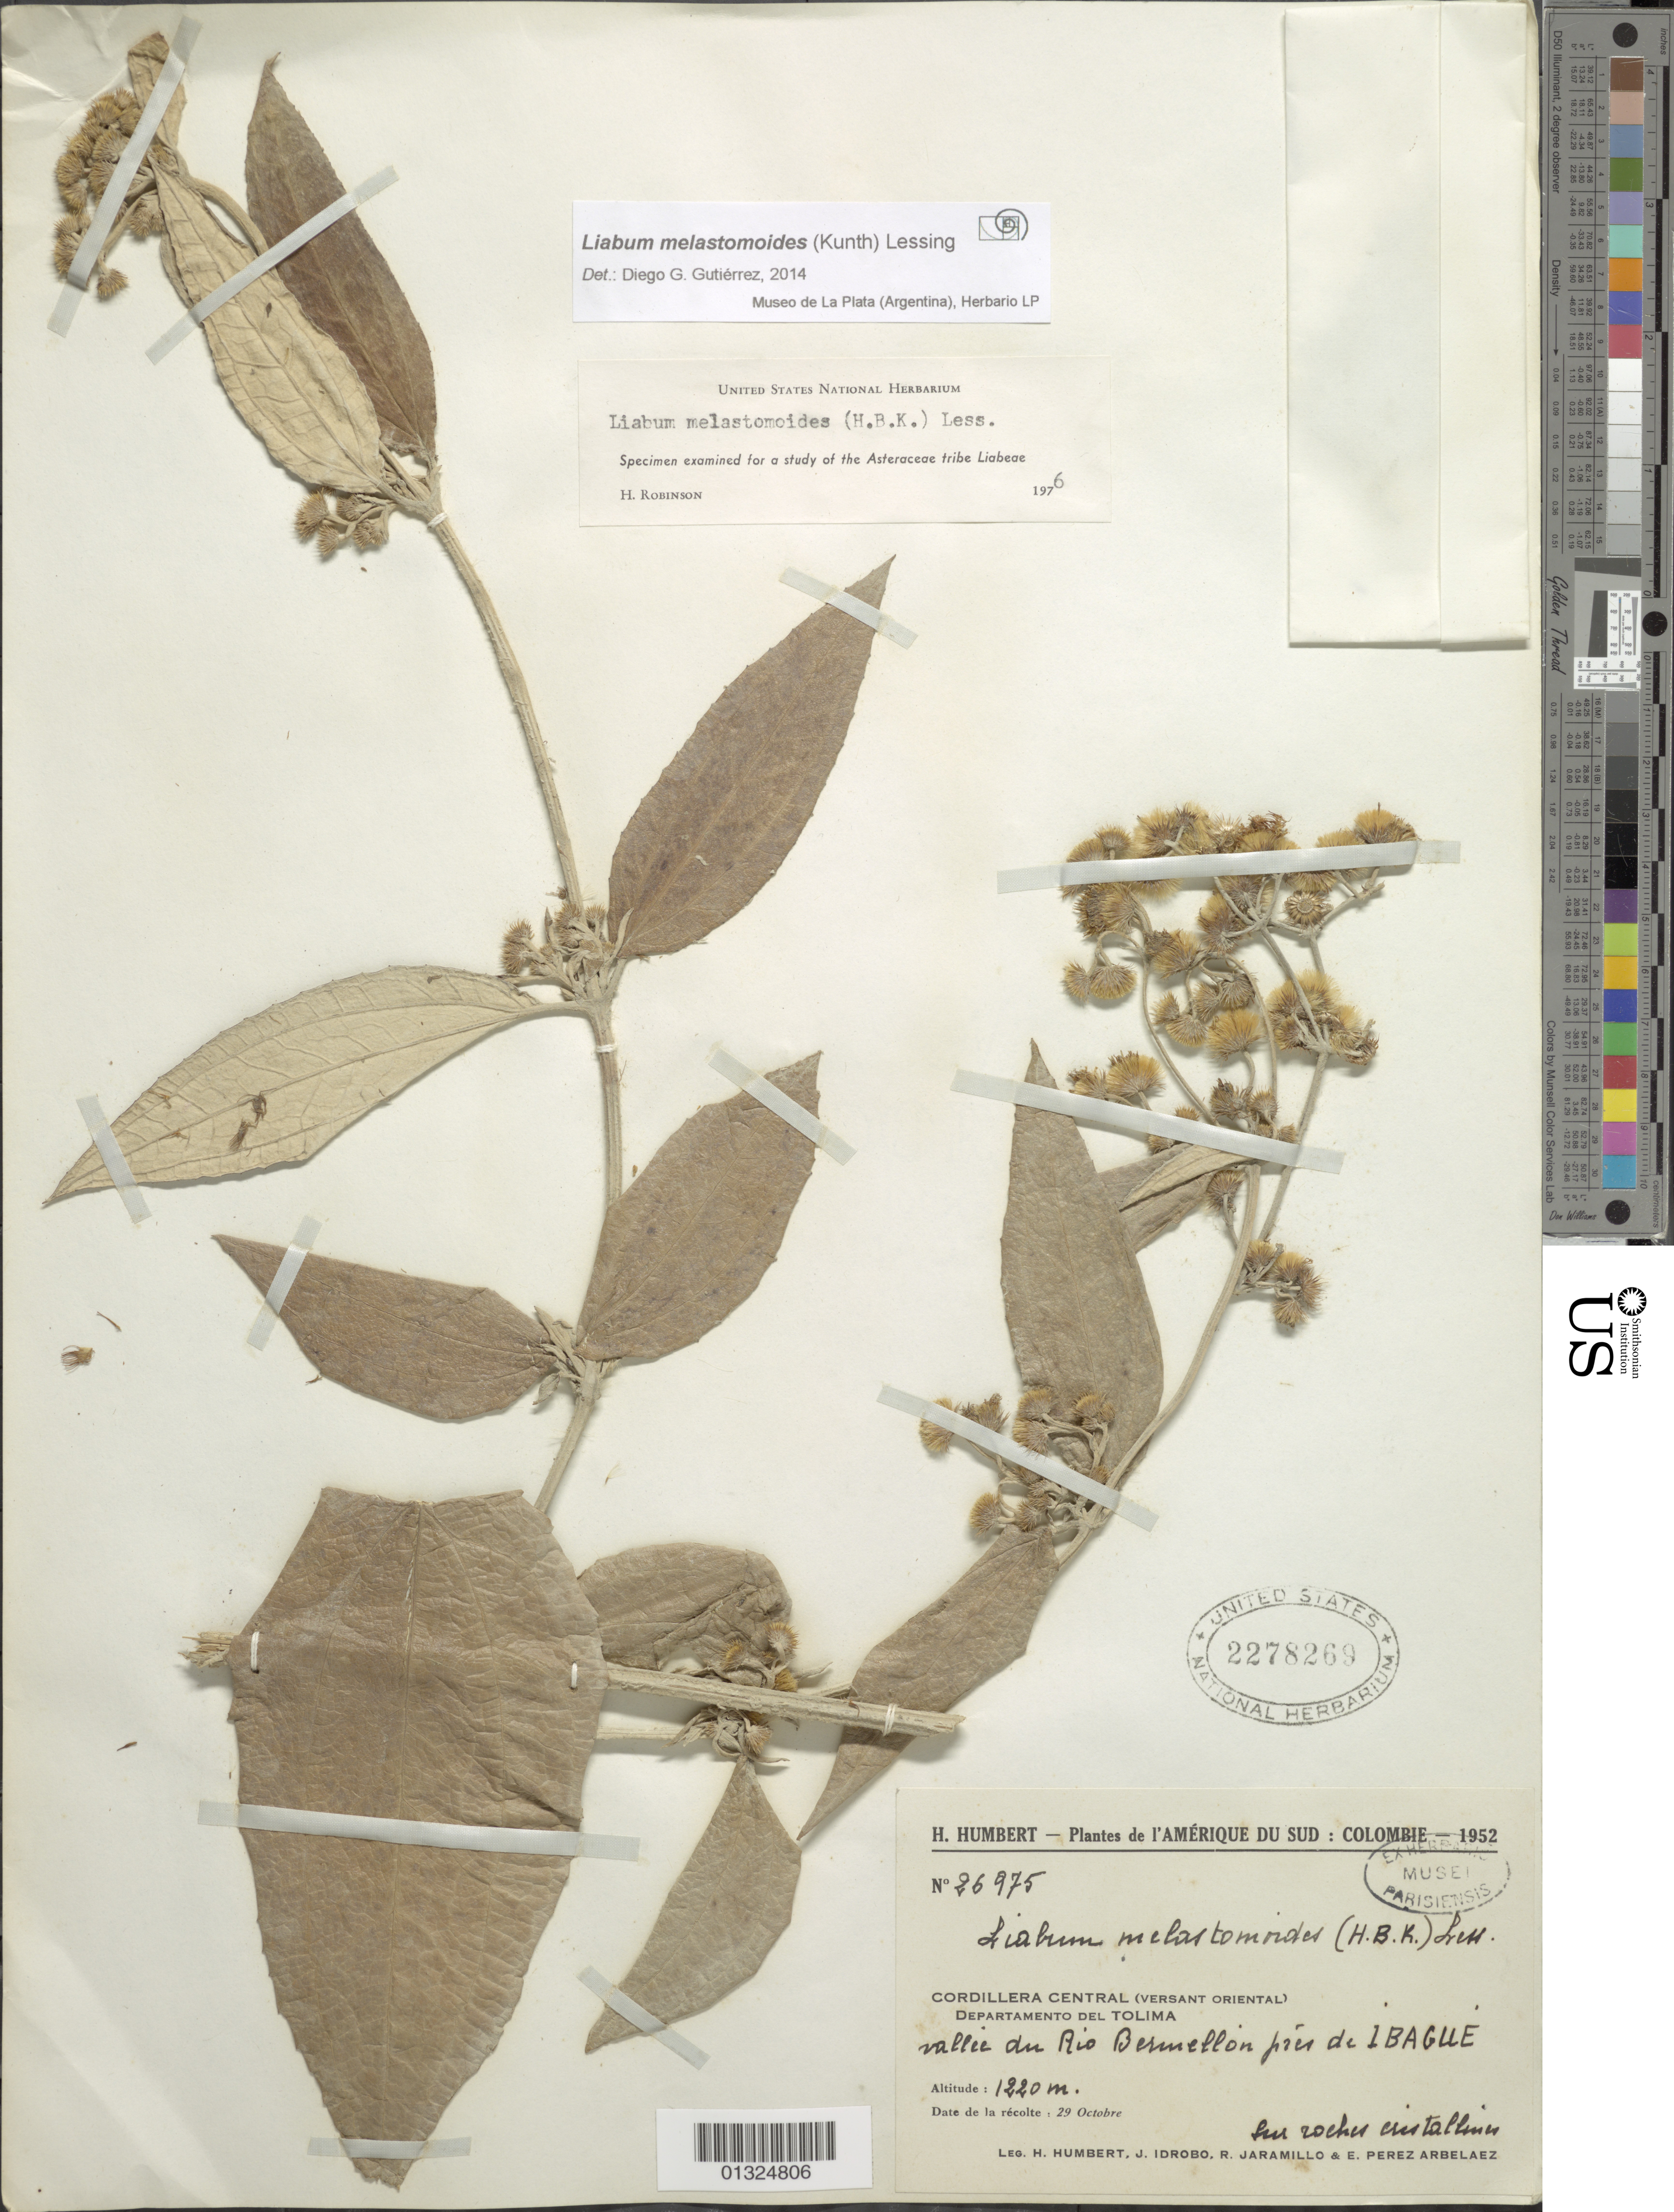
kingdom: Plantae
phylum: Tracheophyta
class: Magnoliopsida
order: Asterales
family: Asteraceae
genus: Liabum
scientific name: Liabum melastomoides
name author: (Kunth) Less.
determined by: Robinson, Harold E., (US)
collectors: H. Humbert, J. M. Idrobo, R. Jaramillo M. & E. Pérez Arbeláez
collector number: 26975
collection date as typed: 29 October 1952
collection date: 1952-10-29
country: Colombia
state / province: Tolima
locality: Cordillera Central, vallee du Rio Bermellon pres (?) de Ibague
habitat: Sur roches cristallines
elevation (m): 1220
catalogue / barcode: US 2278269